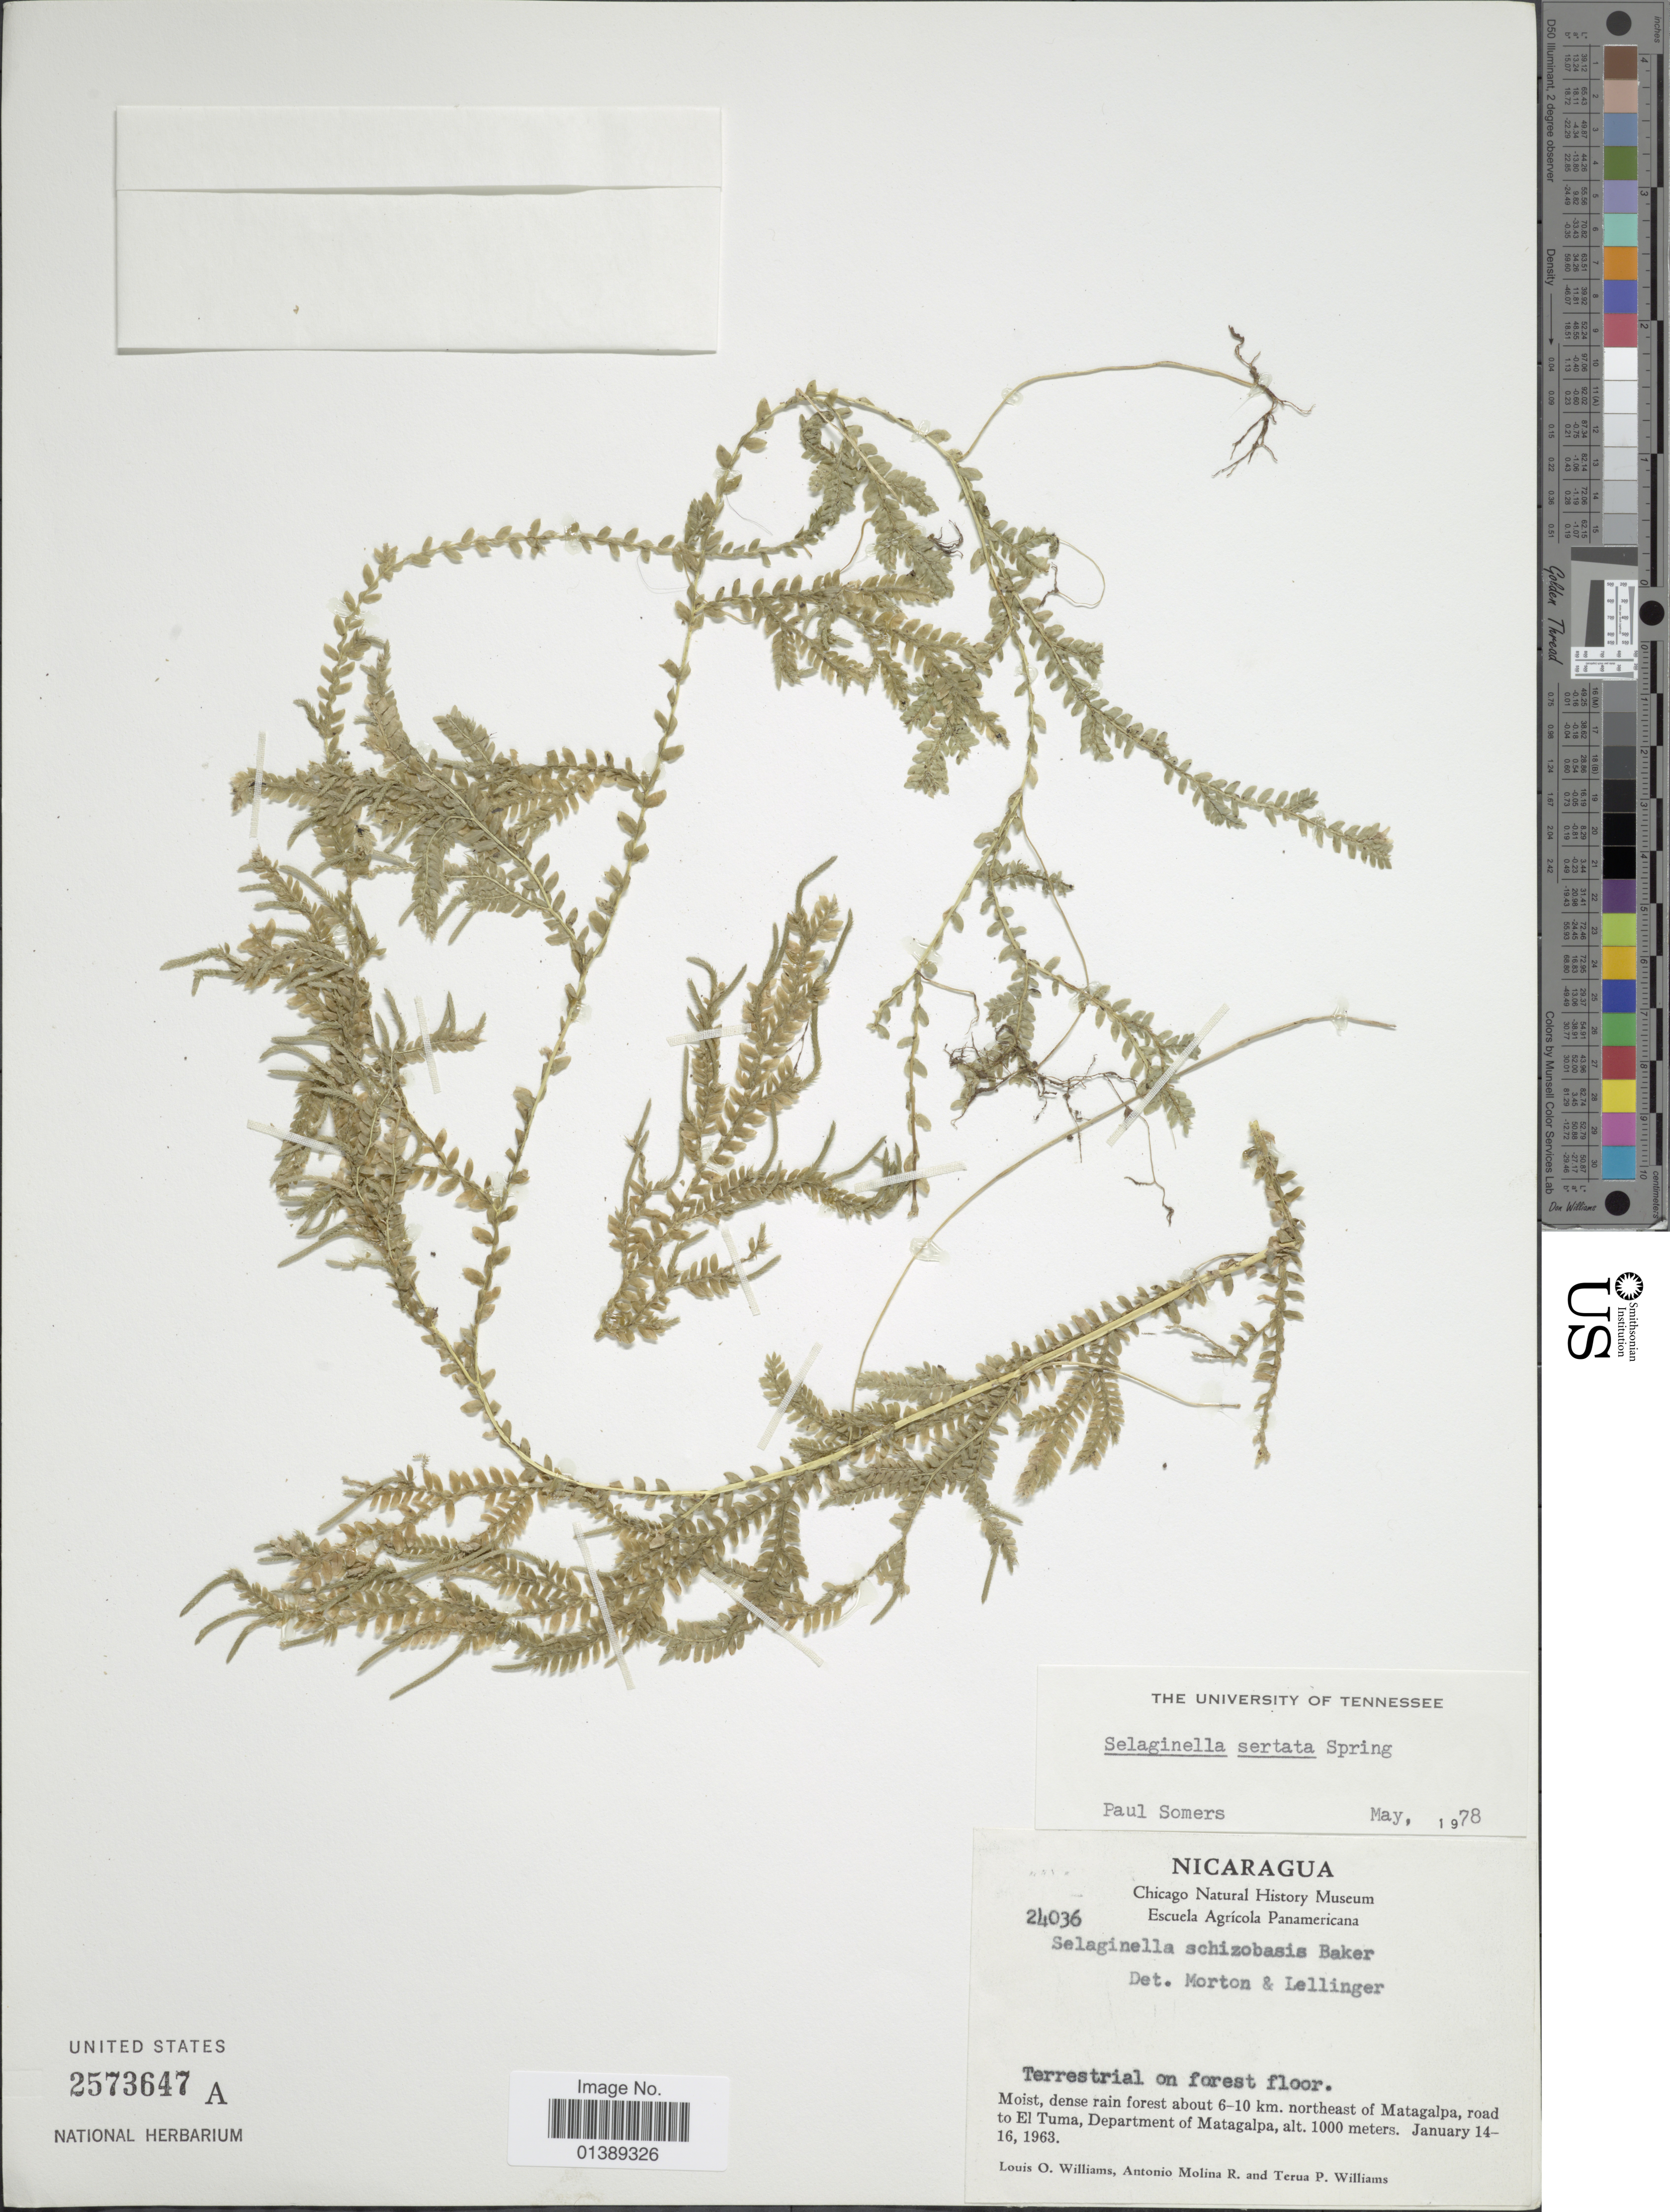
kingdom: Plantae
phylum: Tracheophyta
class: Lycopodiopsida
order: Selaginellales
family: Selaginellaceae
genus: Selaginella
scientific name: Selaginella sertata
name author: Spring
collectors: L. O. Williams, A. Molina R. & T. P. Williams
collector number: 24036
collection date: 1963-01-14/1963-01-16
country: Nicaragua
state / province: Matagalpa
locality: About 6-10 km. Northeast of Matagalp, road to El Tuma, Department of Matagalpa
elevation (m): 1000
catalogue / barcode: US 2573647A